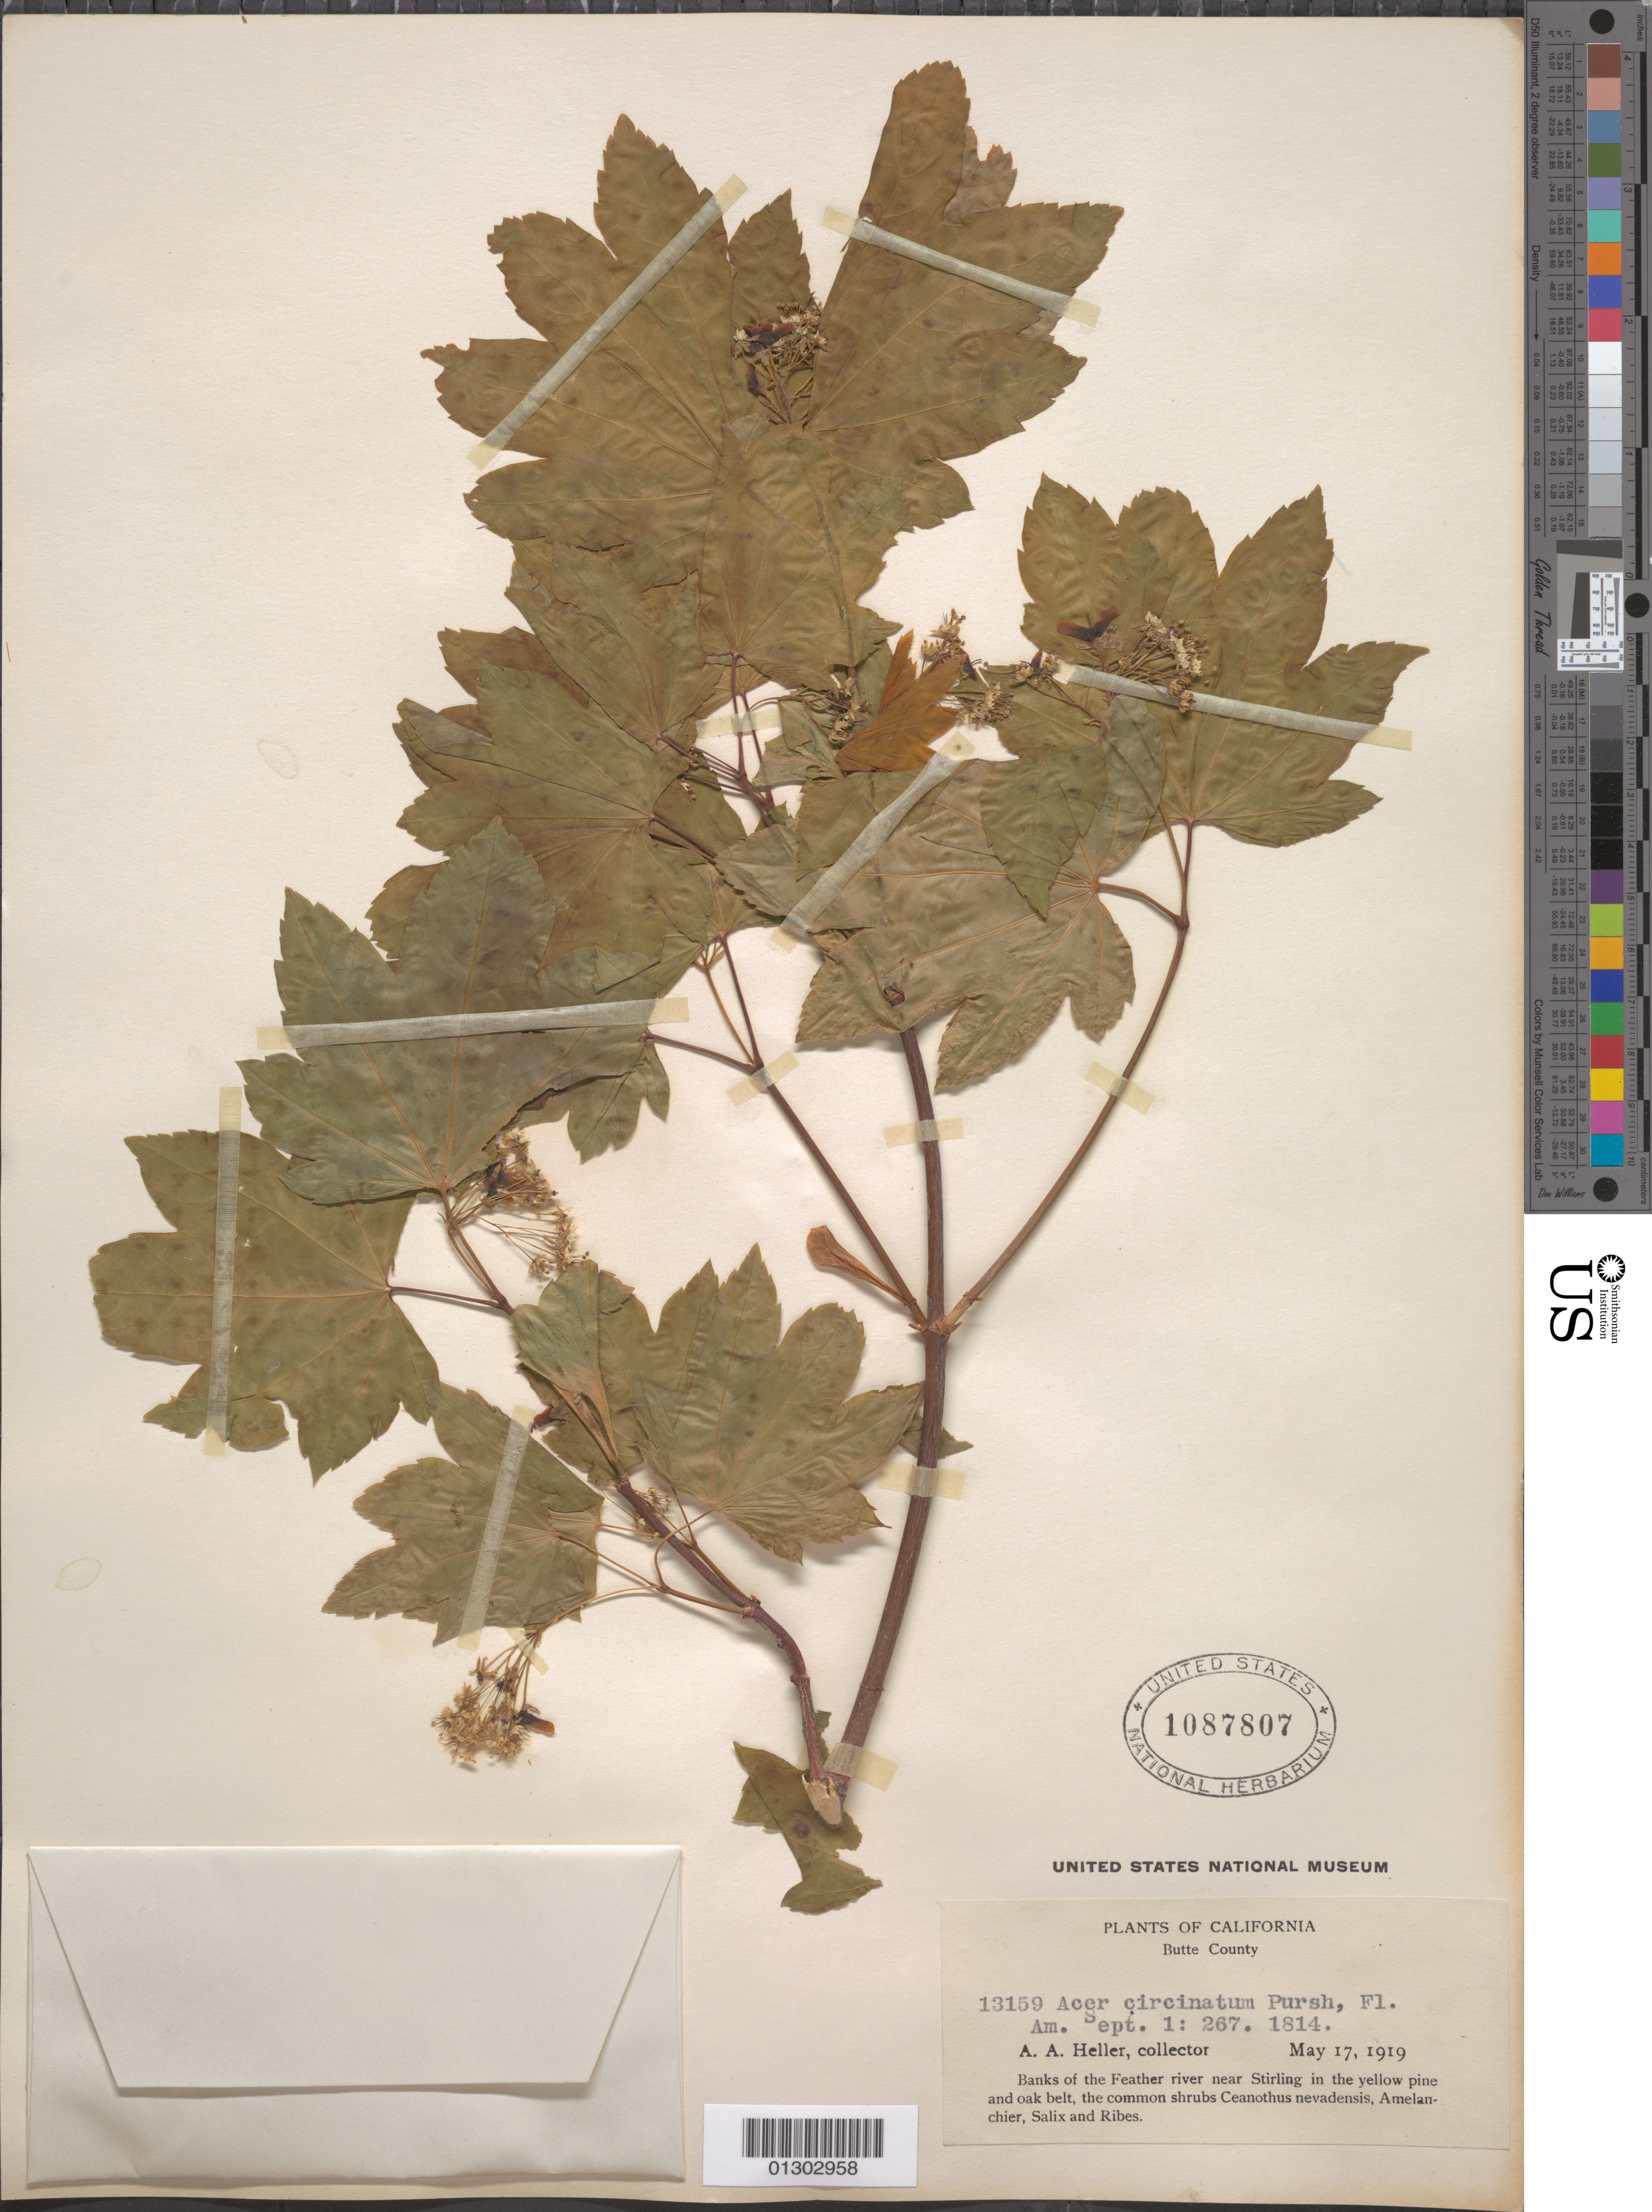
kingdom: Plantae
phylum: Tracheophyta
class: Magnoliopsida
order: Sapindales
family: Sapindaceae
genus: Acer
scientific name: Acer circinatum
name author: Pursh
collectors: A. A. Heller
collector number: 13159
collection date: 1919-05-17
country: United States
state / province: California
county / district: Butte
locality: Butte County, banks of the Feather River near Stirling.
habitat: In the yellow pine and oak belt, the common shrubs Ceanothus nevadensis, Amelanchier, Salix and Ribes.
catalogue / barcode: US 1087807